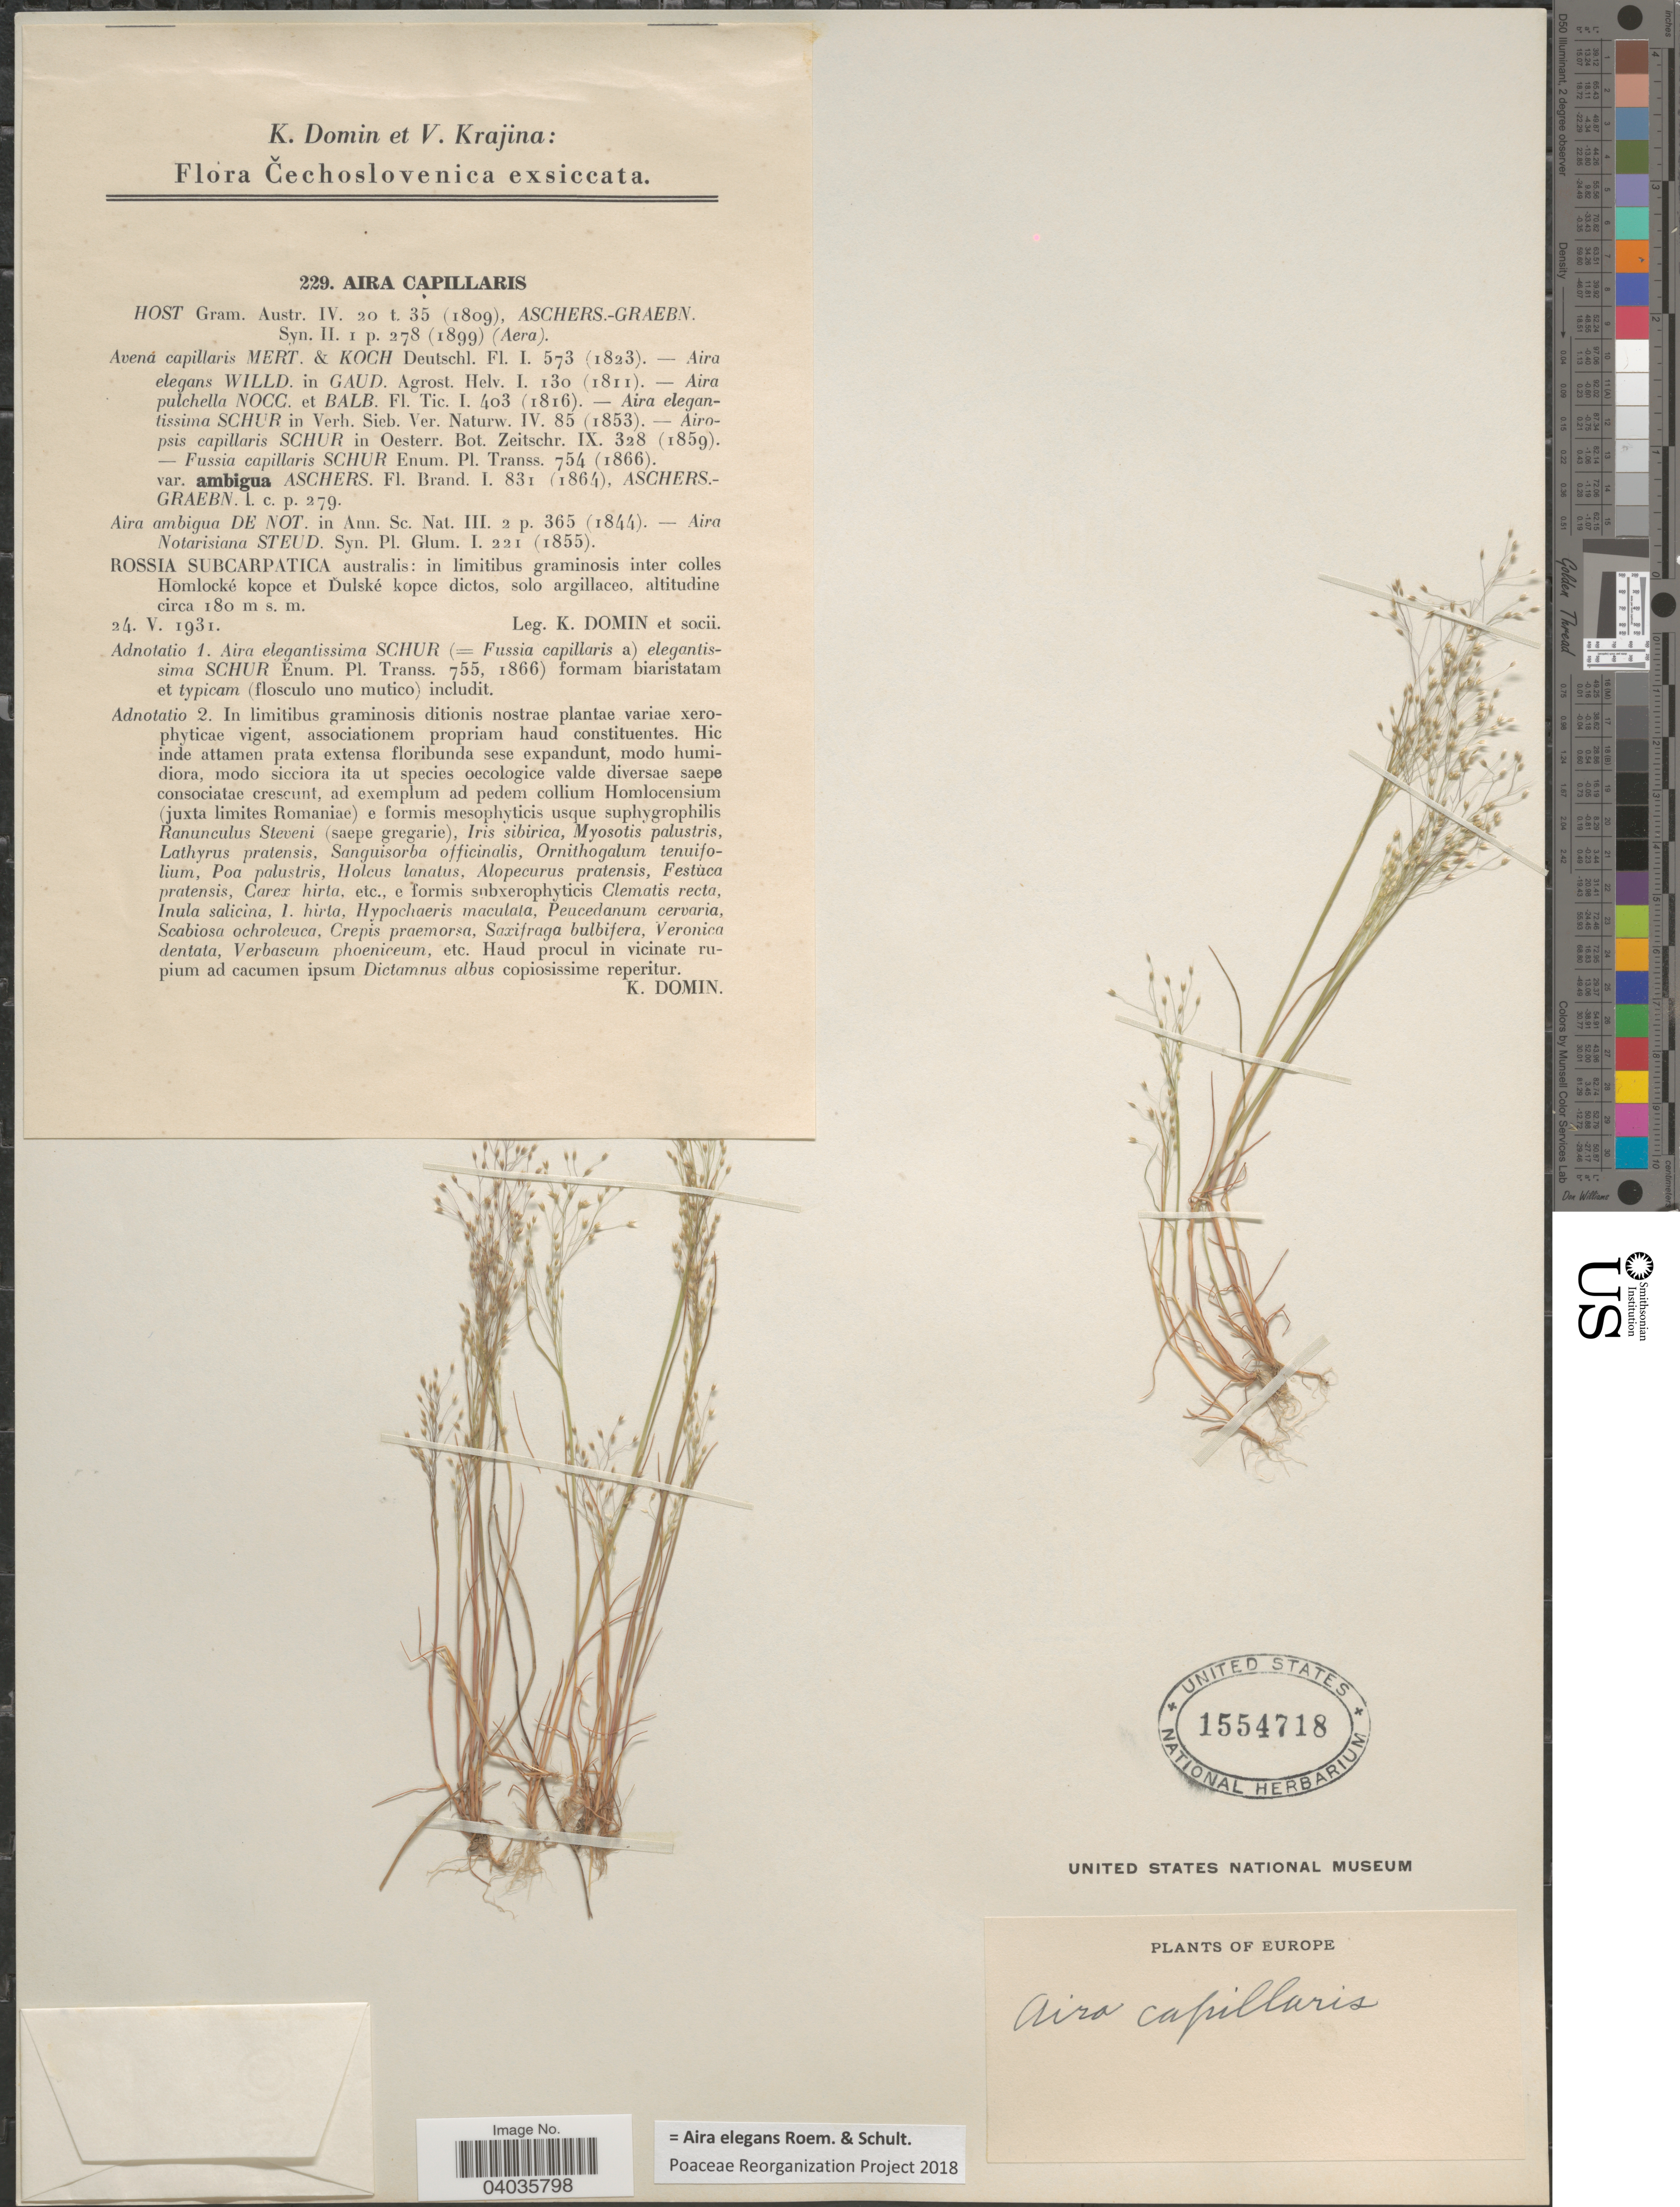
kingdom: Plantae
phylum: Tracheophyta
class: Liliopsida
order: Poales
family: Poaceae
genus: Aira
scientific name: Aira elegans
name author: L.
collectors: K. Domin & et al.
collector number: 229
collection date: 1931-05-24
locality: Čechoslovenica. Rossia Subcarpatica australis: in limitibus graminosis inter colles Homlocké kopce et Dulské kopce dictos. Europe.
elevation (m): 180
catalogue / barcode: US 1554718